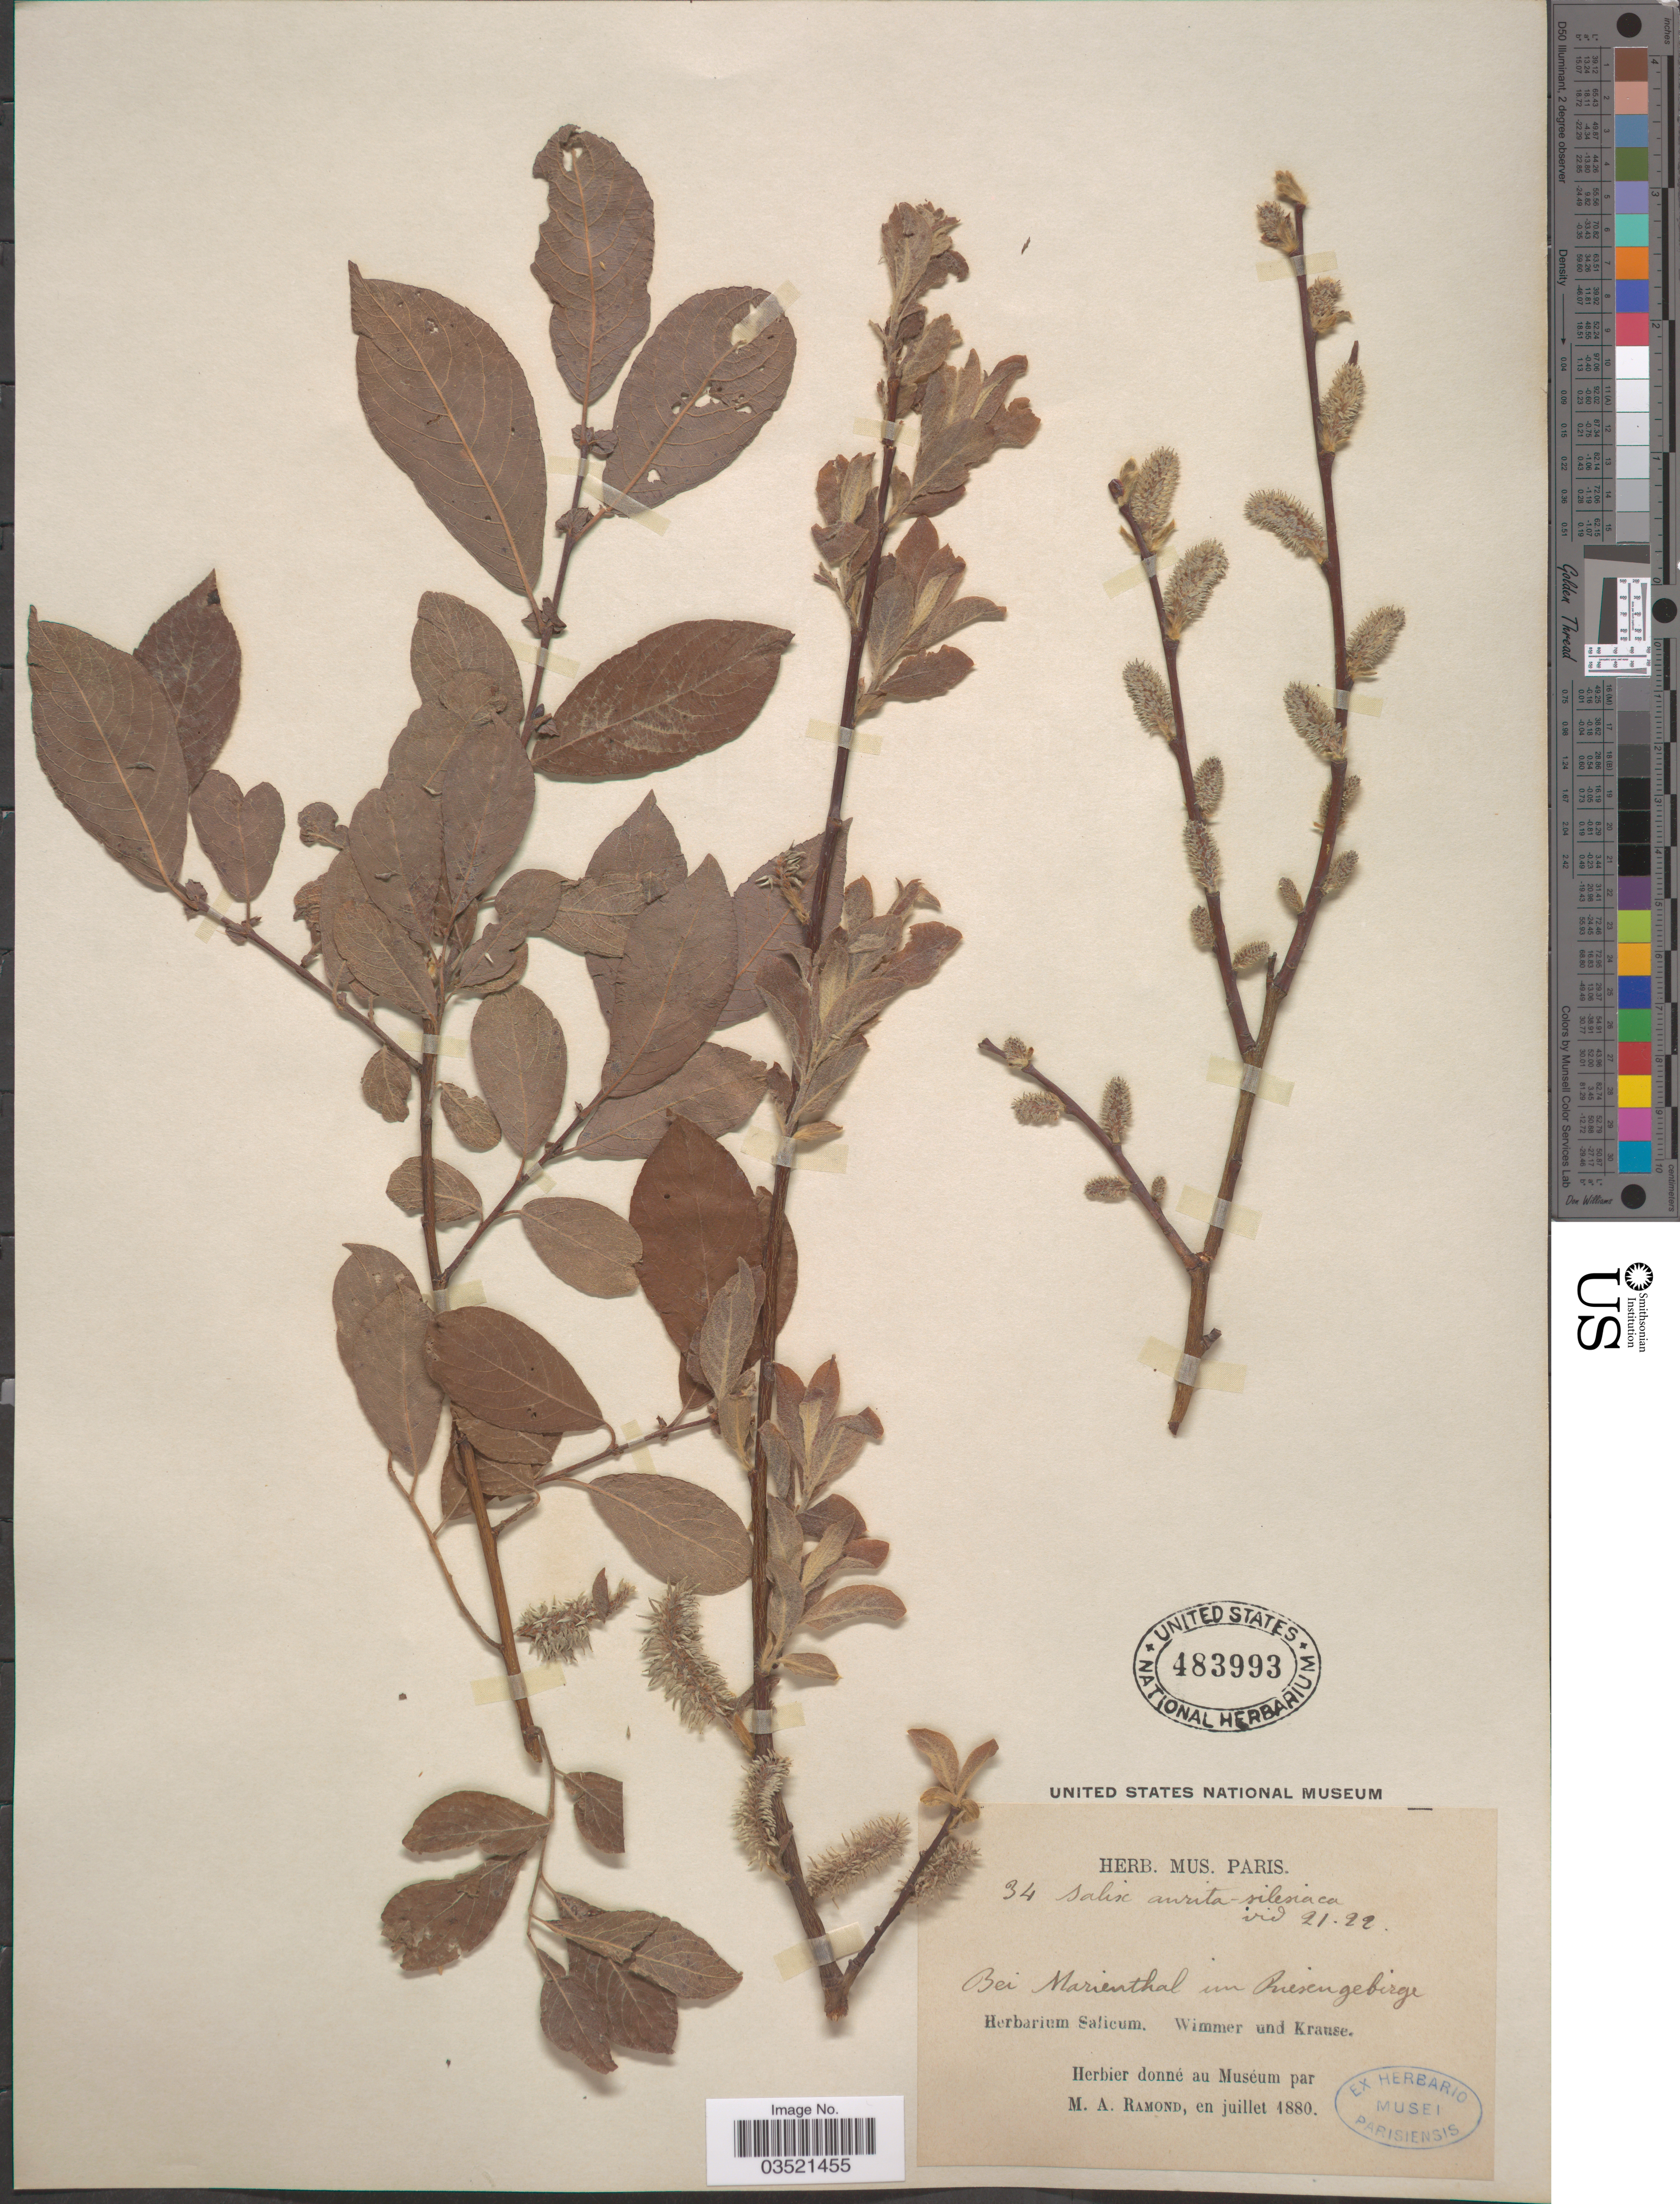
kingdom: Plantae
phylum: Tracheophyta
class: Magnoliopsida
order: Malpighiales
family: Salicaceae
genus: Salix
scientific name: Salix aurita x S. silesiaca Willd.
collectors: Wimmer & -- Krause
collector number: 34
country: Poland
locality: Bei Marienthal im Riesengebirge.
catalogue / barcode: US 483993